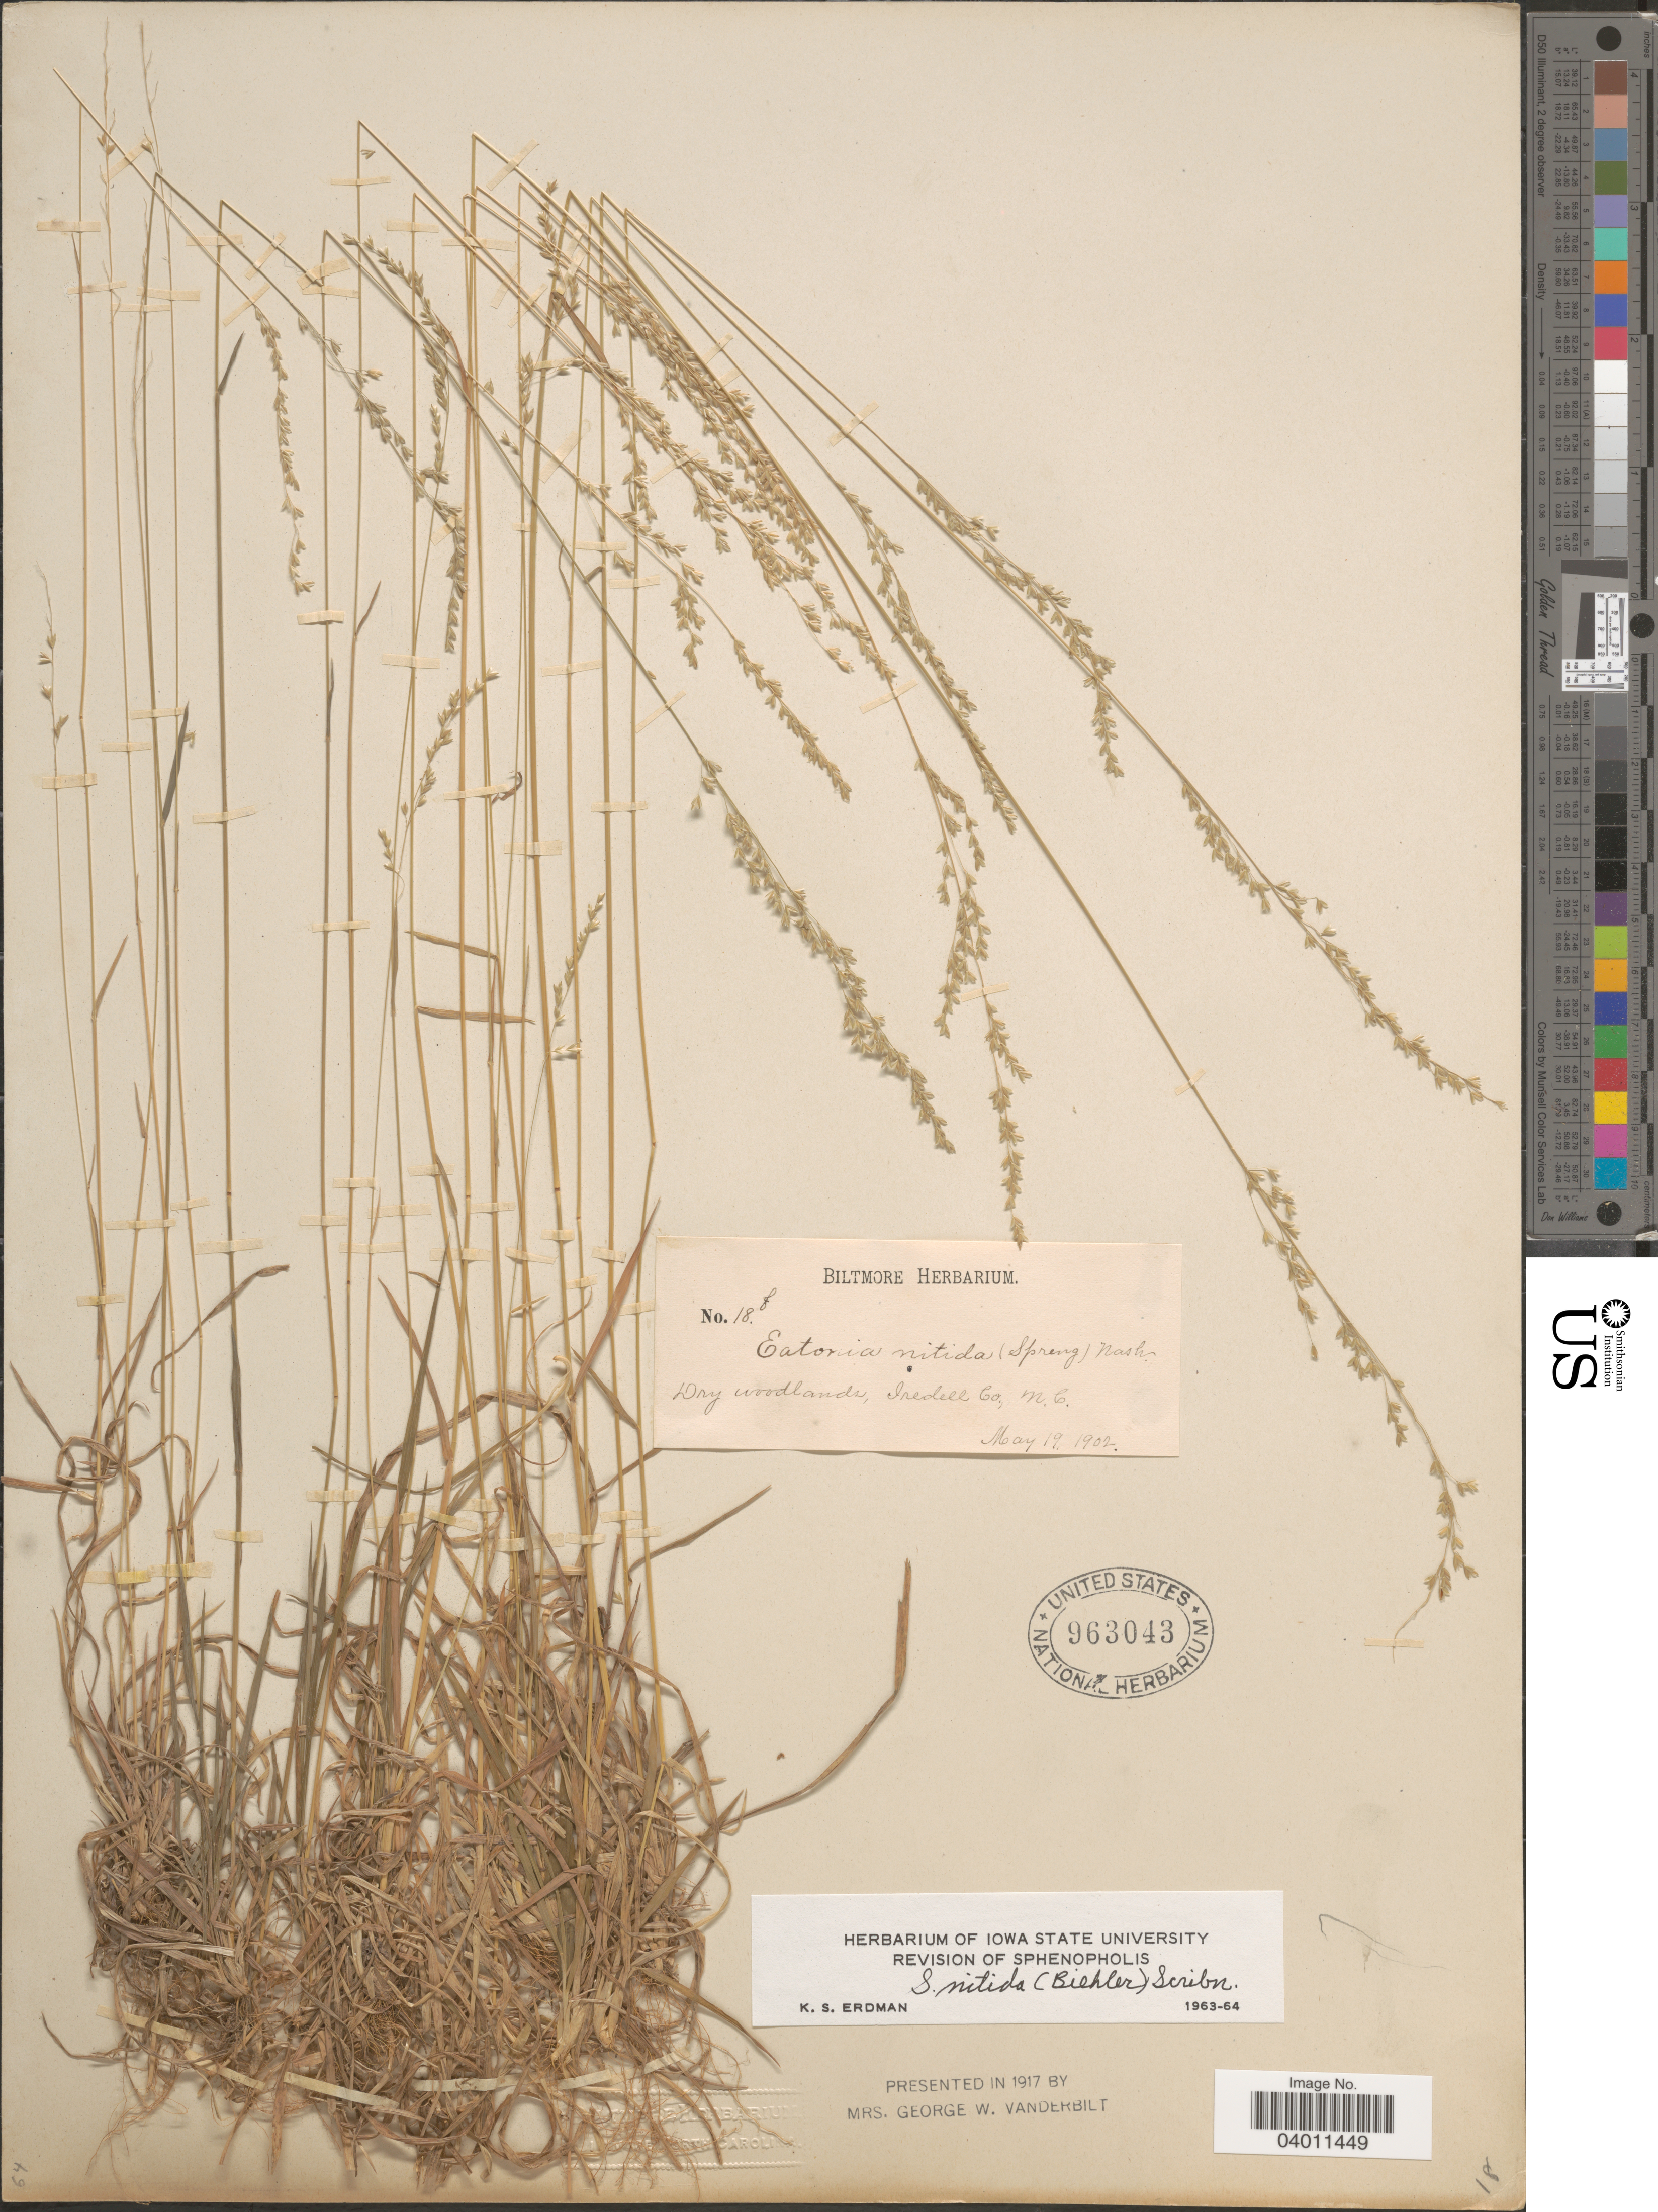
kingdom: Plantae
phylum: Tracheophyta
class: Liliopsida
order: Poales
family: Poaceae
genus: Sphenopholis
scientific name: Sphenopholis nitida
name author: (Biehler) Scribn.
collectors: ex herb. Biltmore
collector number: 18f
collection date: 1902-05-19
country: United States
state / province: North Carolina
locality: Dry woodlands, Iredell Co.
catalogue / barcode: US 963043